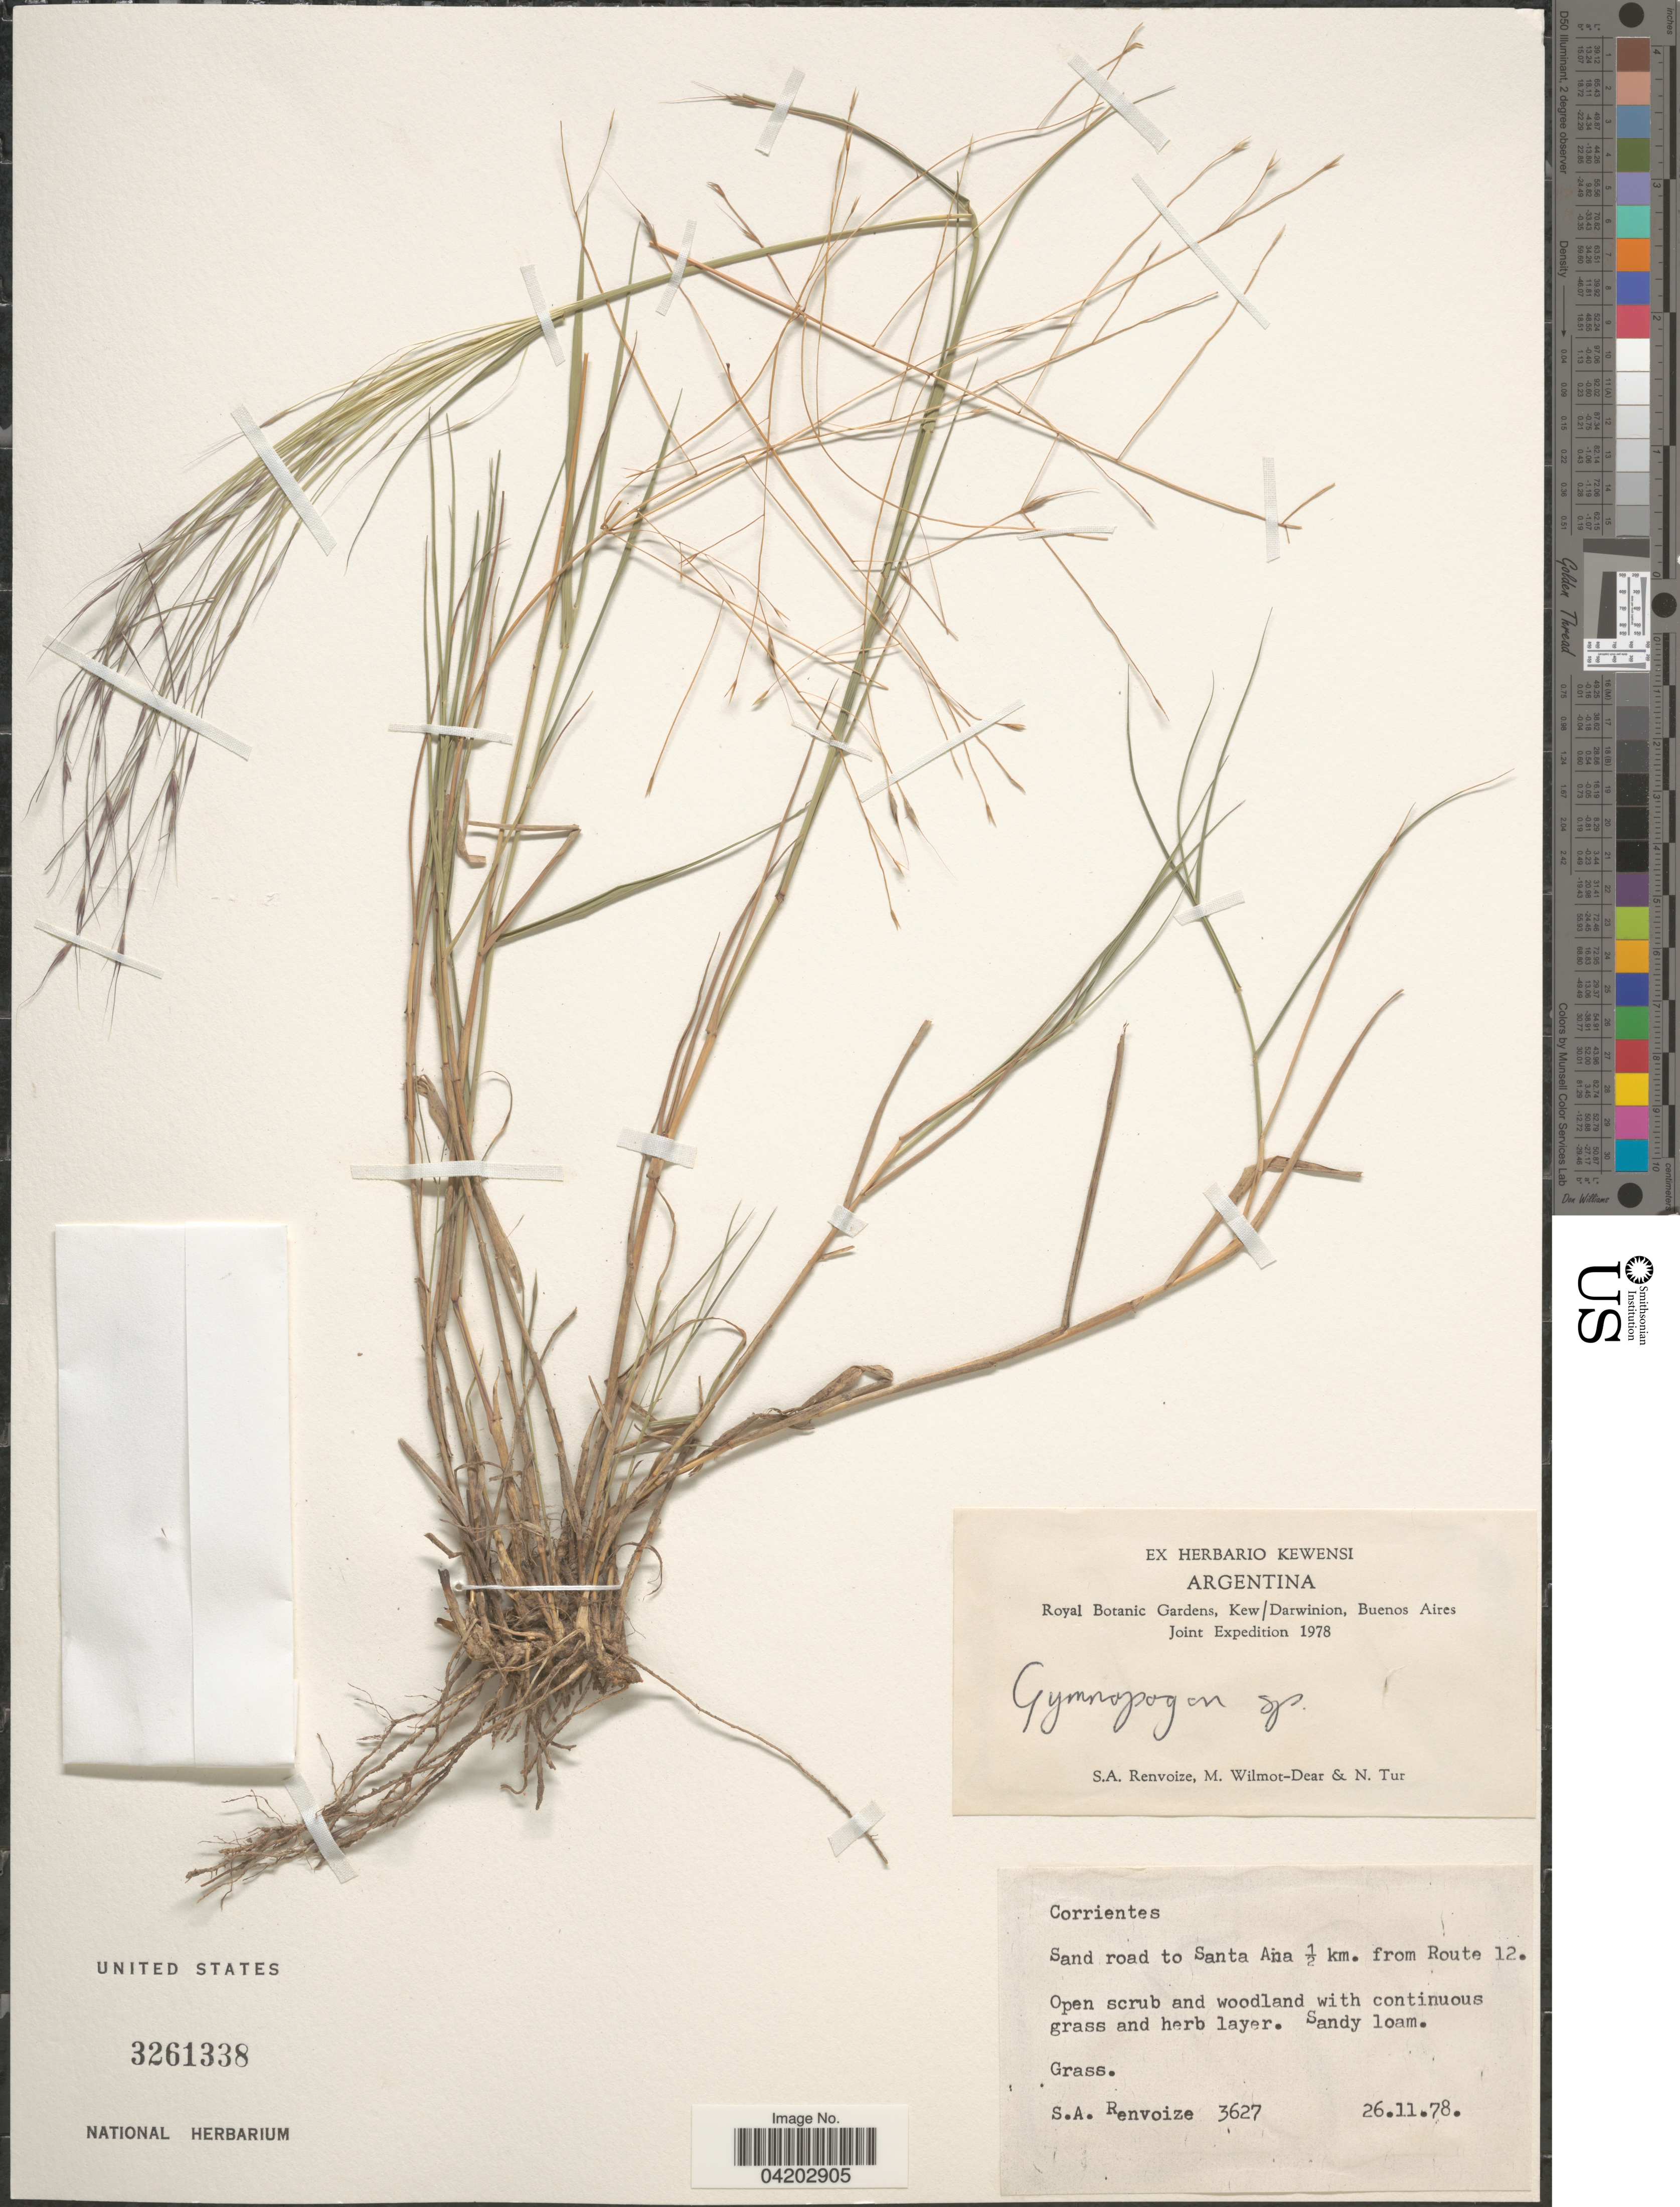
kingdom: Plantae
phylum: Tracheophyta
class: Liliopsida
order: Poales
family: Poaceae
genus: Gymnopogon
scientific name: Gymnopogon sp.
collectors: S. A. Renvoize, M. Wilmot-Dear & N. Tur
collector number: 3627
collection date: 1978-11-26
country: Argentina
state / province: Corrientes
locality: Royal Botanic Gardens, Kew/Darwinion, Buenos Aires Joint Expedition 1978. Sand road to Santa Ana ½ km. from Route 12.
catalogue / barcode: US 3261338